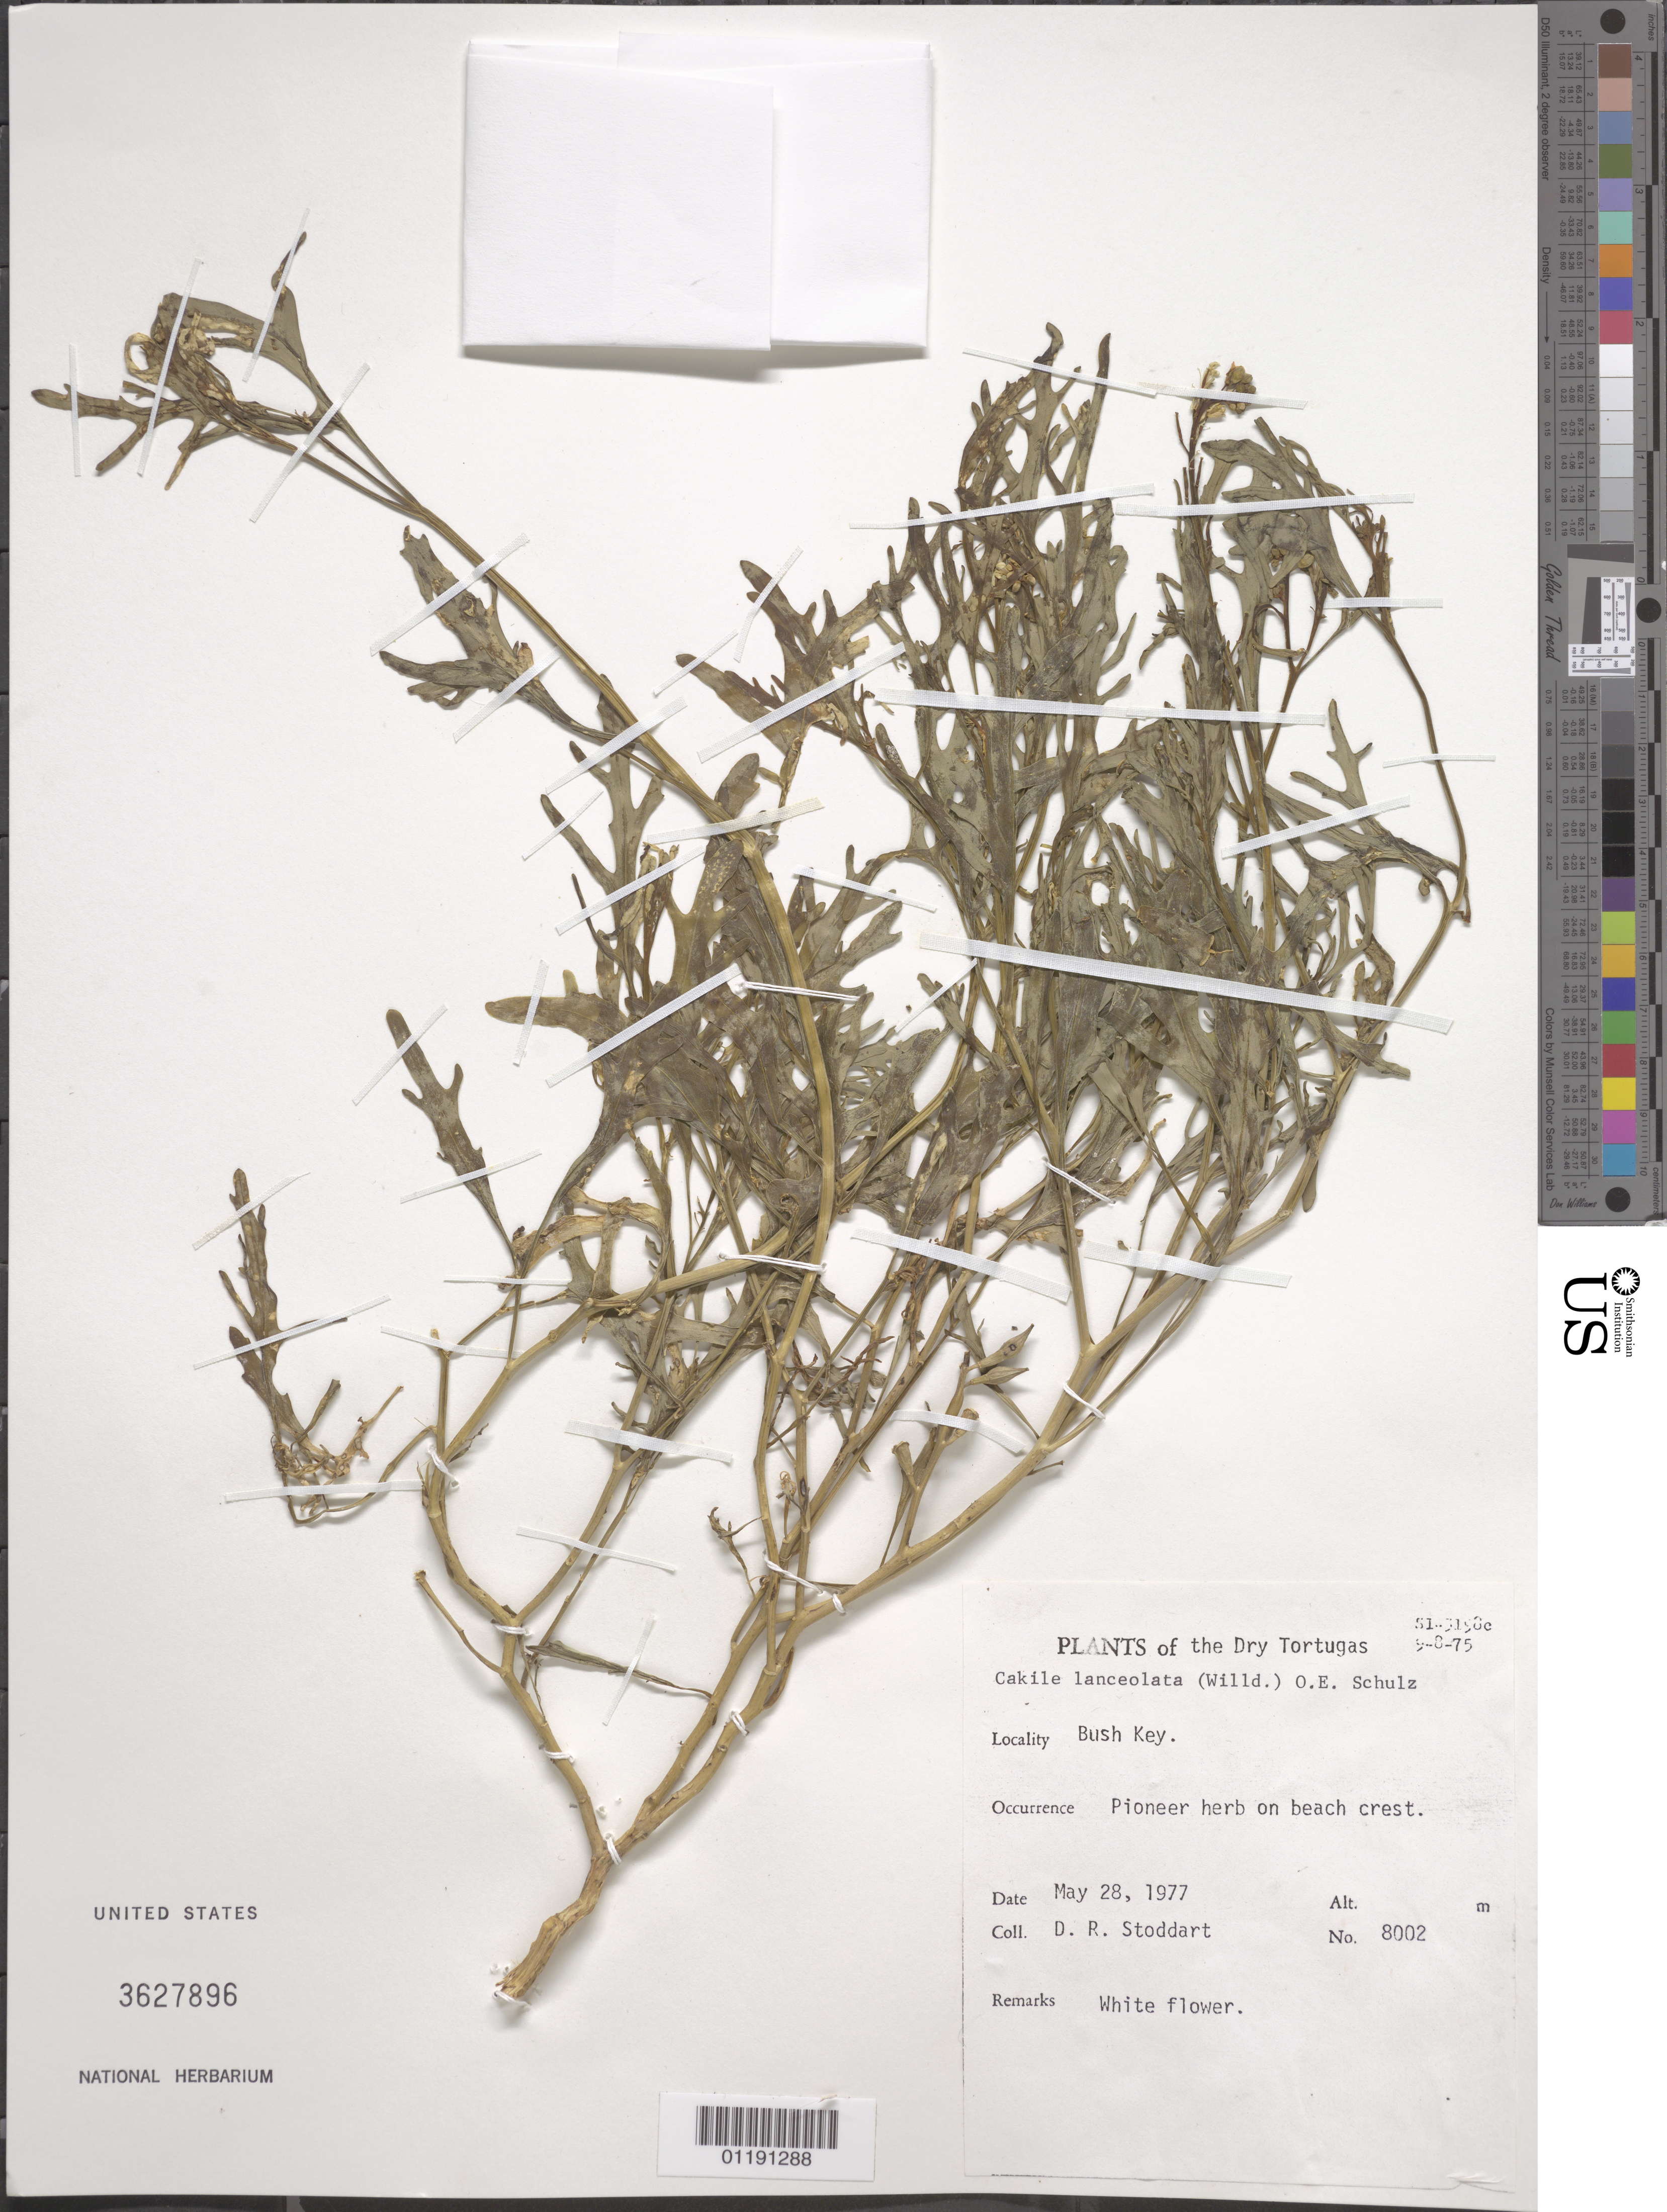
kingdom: Plantae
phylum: Tracheophyta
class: Magnoliopsida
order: Brassicales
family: Brassicaceae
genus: Cakile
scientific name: Cakile lanceolata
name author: (Willd.) O.E. Schulz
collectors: D. R. Stoddart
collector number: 8002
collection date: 1977-05-28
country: United States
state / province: Florida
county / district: Monroe County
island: Bush Key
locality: Pioneer herb on beach crest.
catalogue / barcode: US 3627886